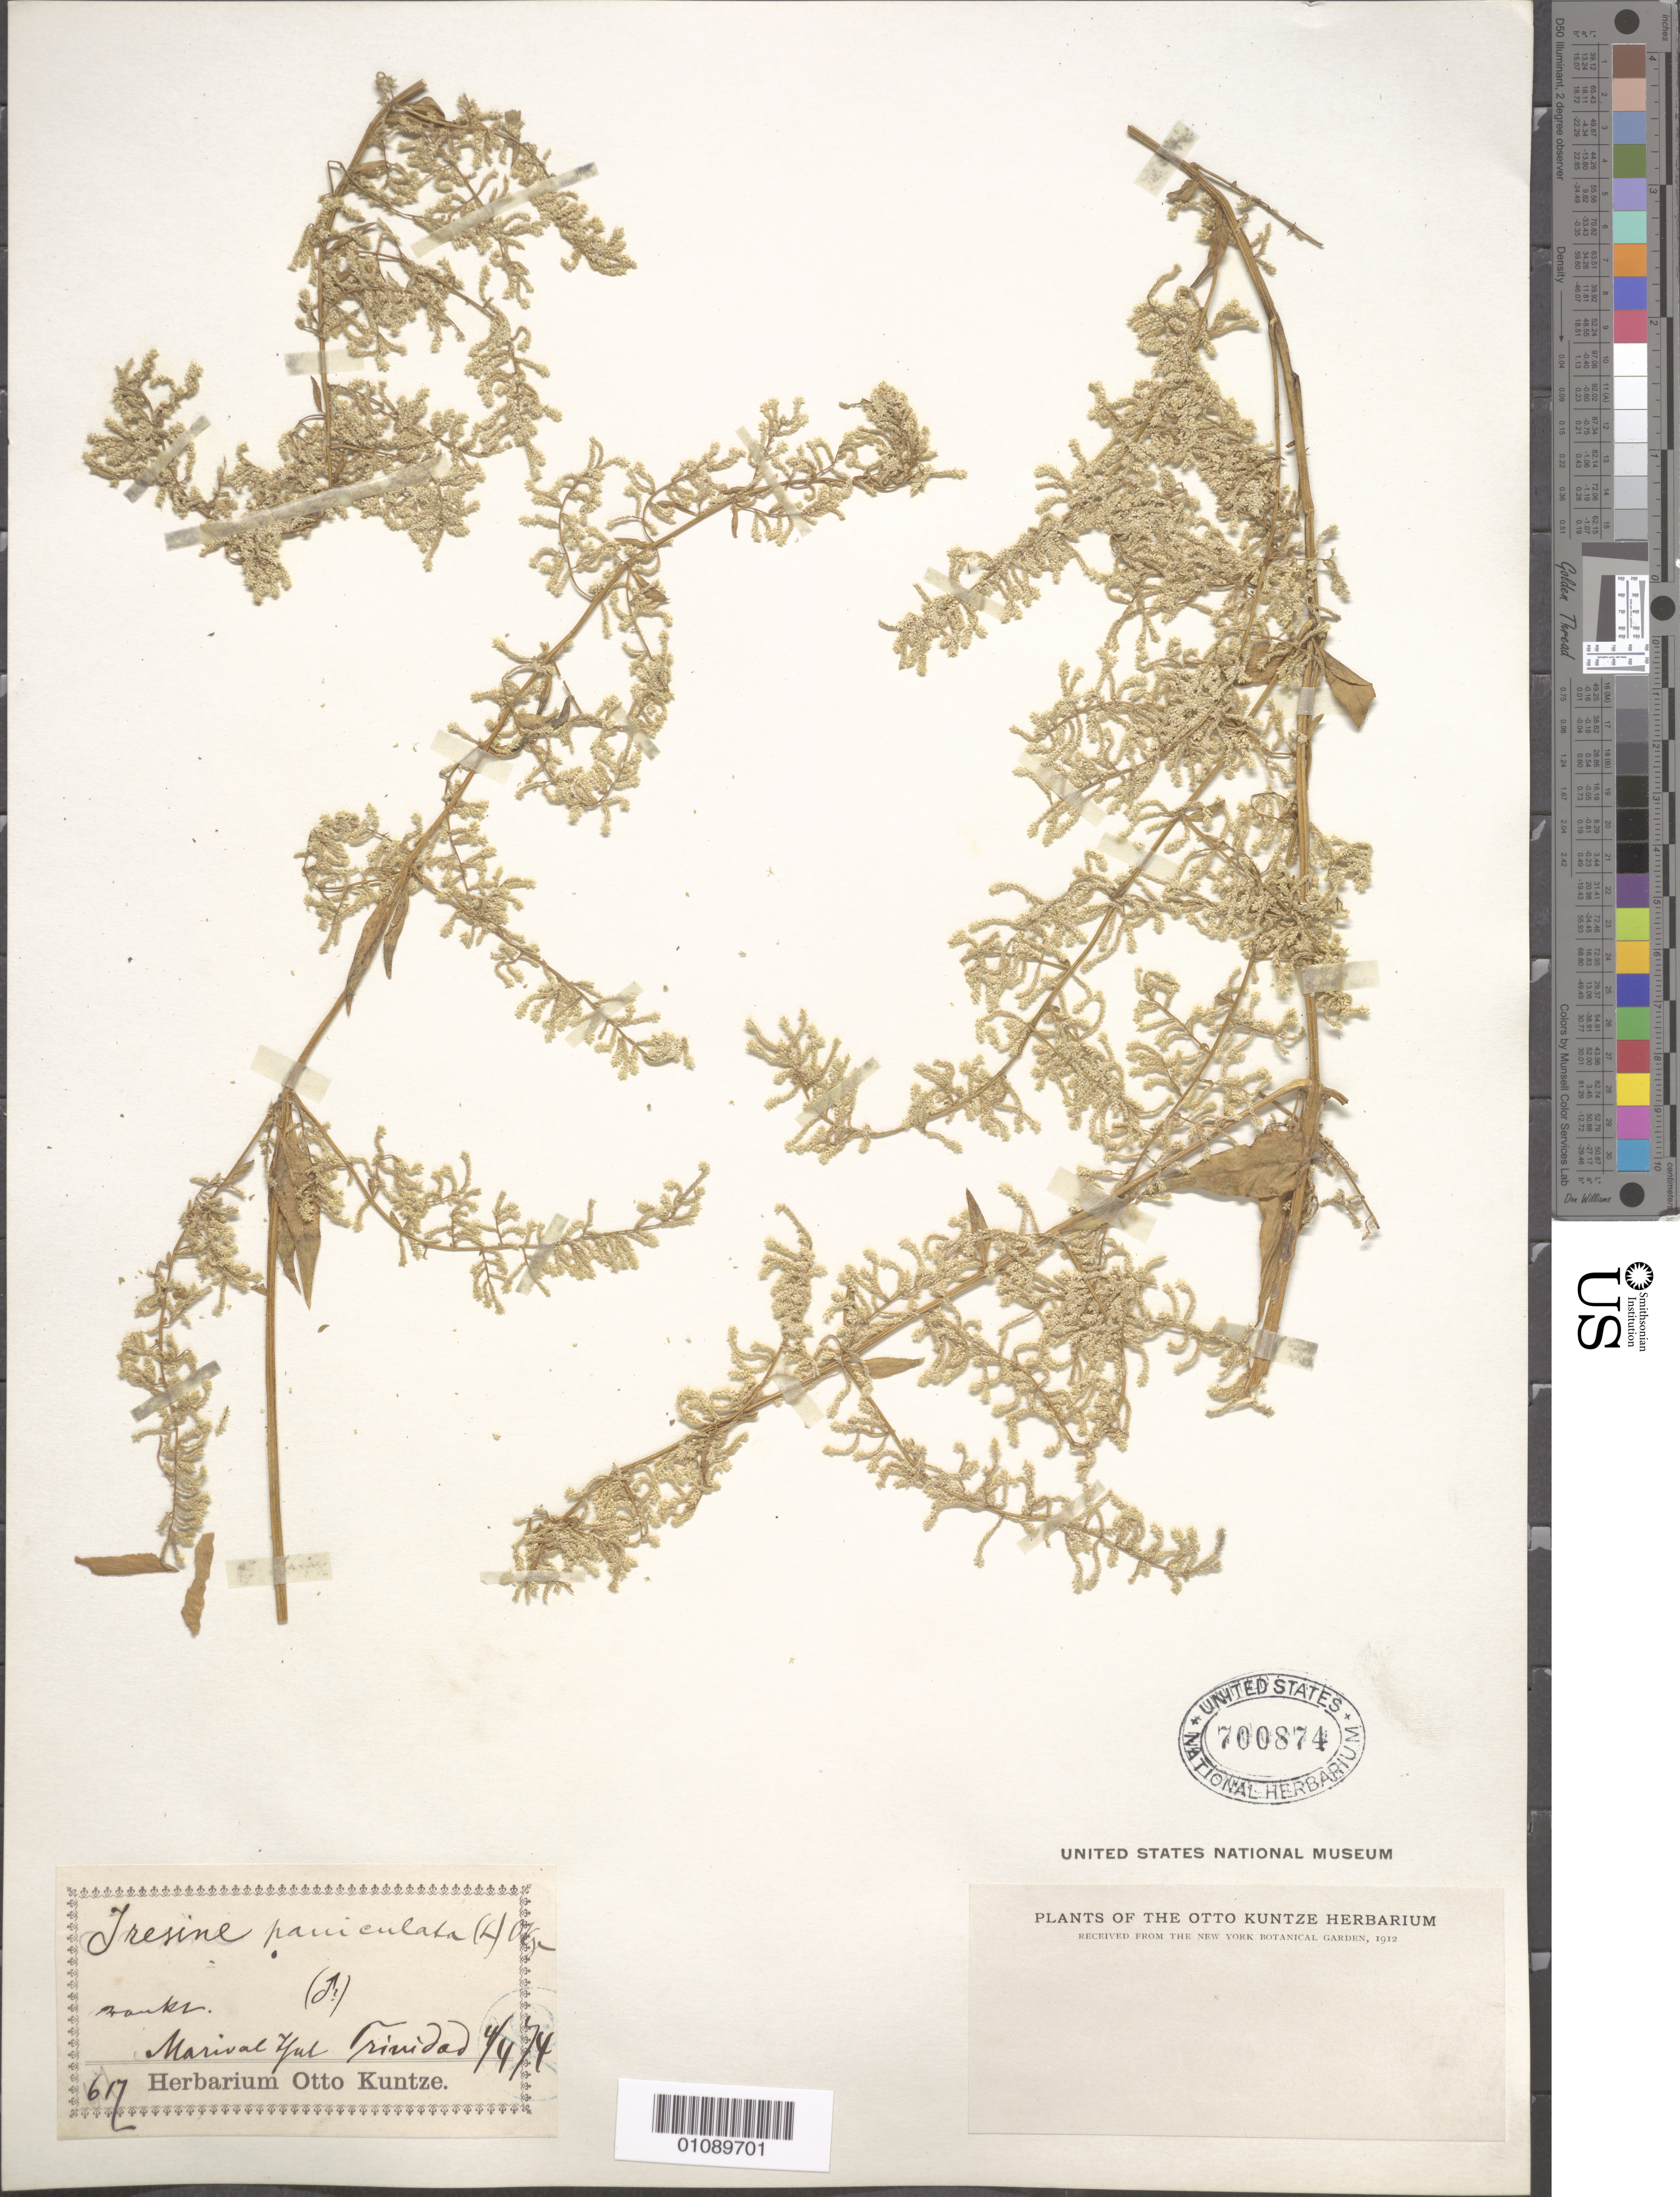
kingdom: Plantae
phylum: Tracheophyta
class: Magnoliopsida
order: Caryophyllales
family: Amaranthaceae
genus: Iresine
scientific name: Iresine paniculata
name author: (L.) Kuntze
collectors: C.E.O. Kuntze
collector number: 617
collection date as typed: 04 Apr 1874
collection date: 1874-04-04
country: Trinidad and Tobago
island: Trinidad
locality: Marival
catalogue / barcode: US 700874